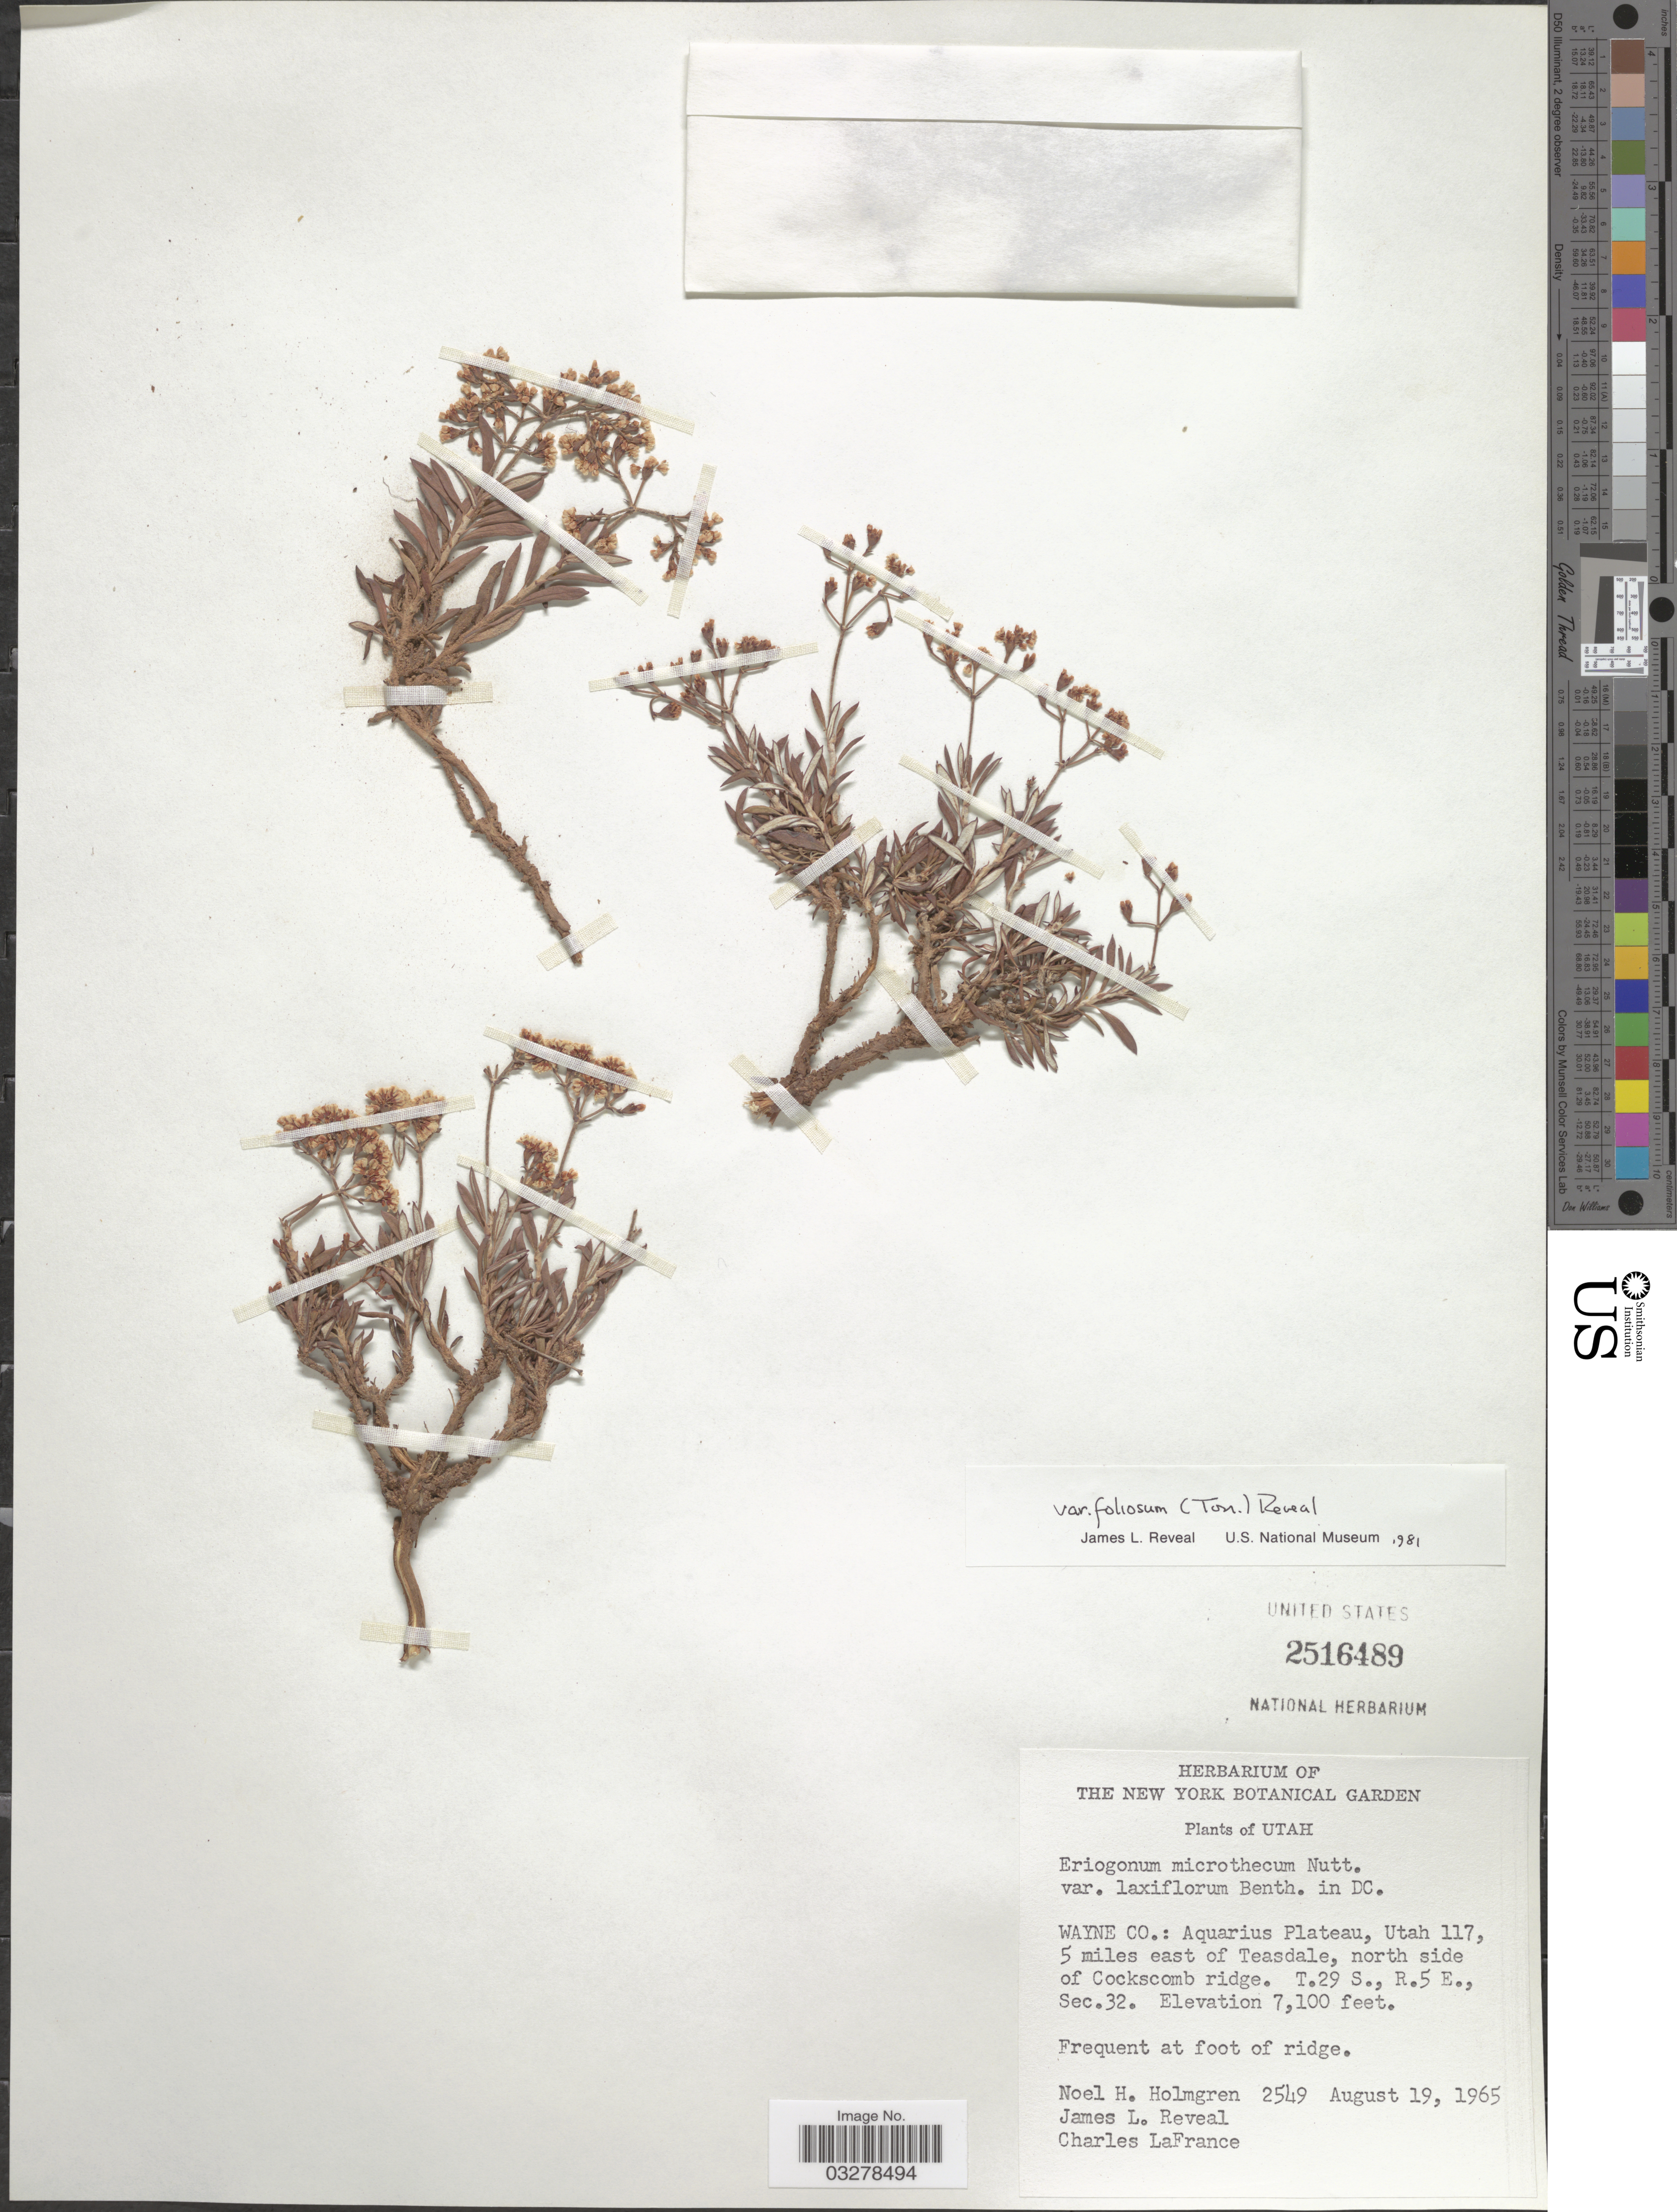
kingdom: Plantae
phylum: Tracheophyta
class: Magnoliopsida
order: Caryophyllales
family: Polygonaceae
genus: Eriogonum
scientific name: Eriogonum microtheca var. foliosum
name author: (Torr. & A. Gray) Reveal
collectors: N. H. Holmgren, J. L. Reveal & C. LaFrance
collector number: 2549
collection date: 1965-08-19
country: United States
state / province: Utah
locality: Wayne Co.: Aquarius Plateau, Utah 117, 5 miles east of Teasdale, north side of Cockscomb ridge. T.29 S., R.5 E., Sec.32.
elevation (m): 2164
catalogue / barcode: US 2516489